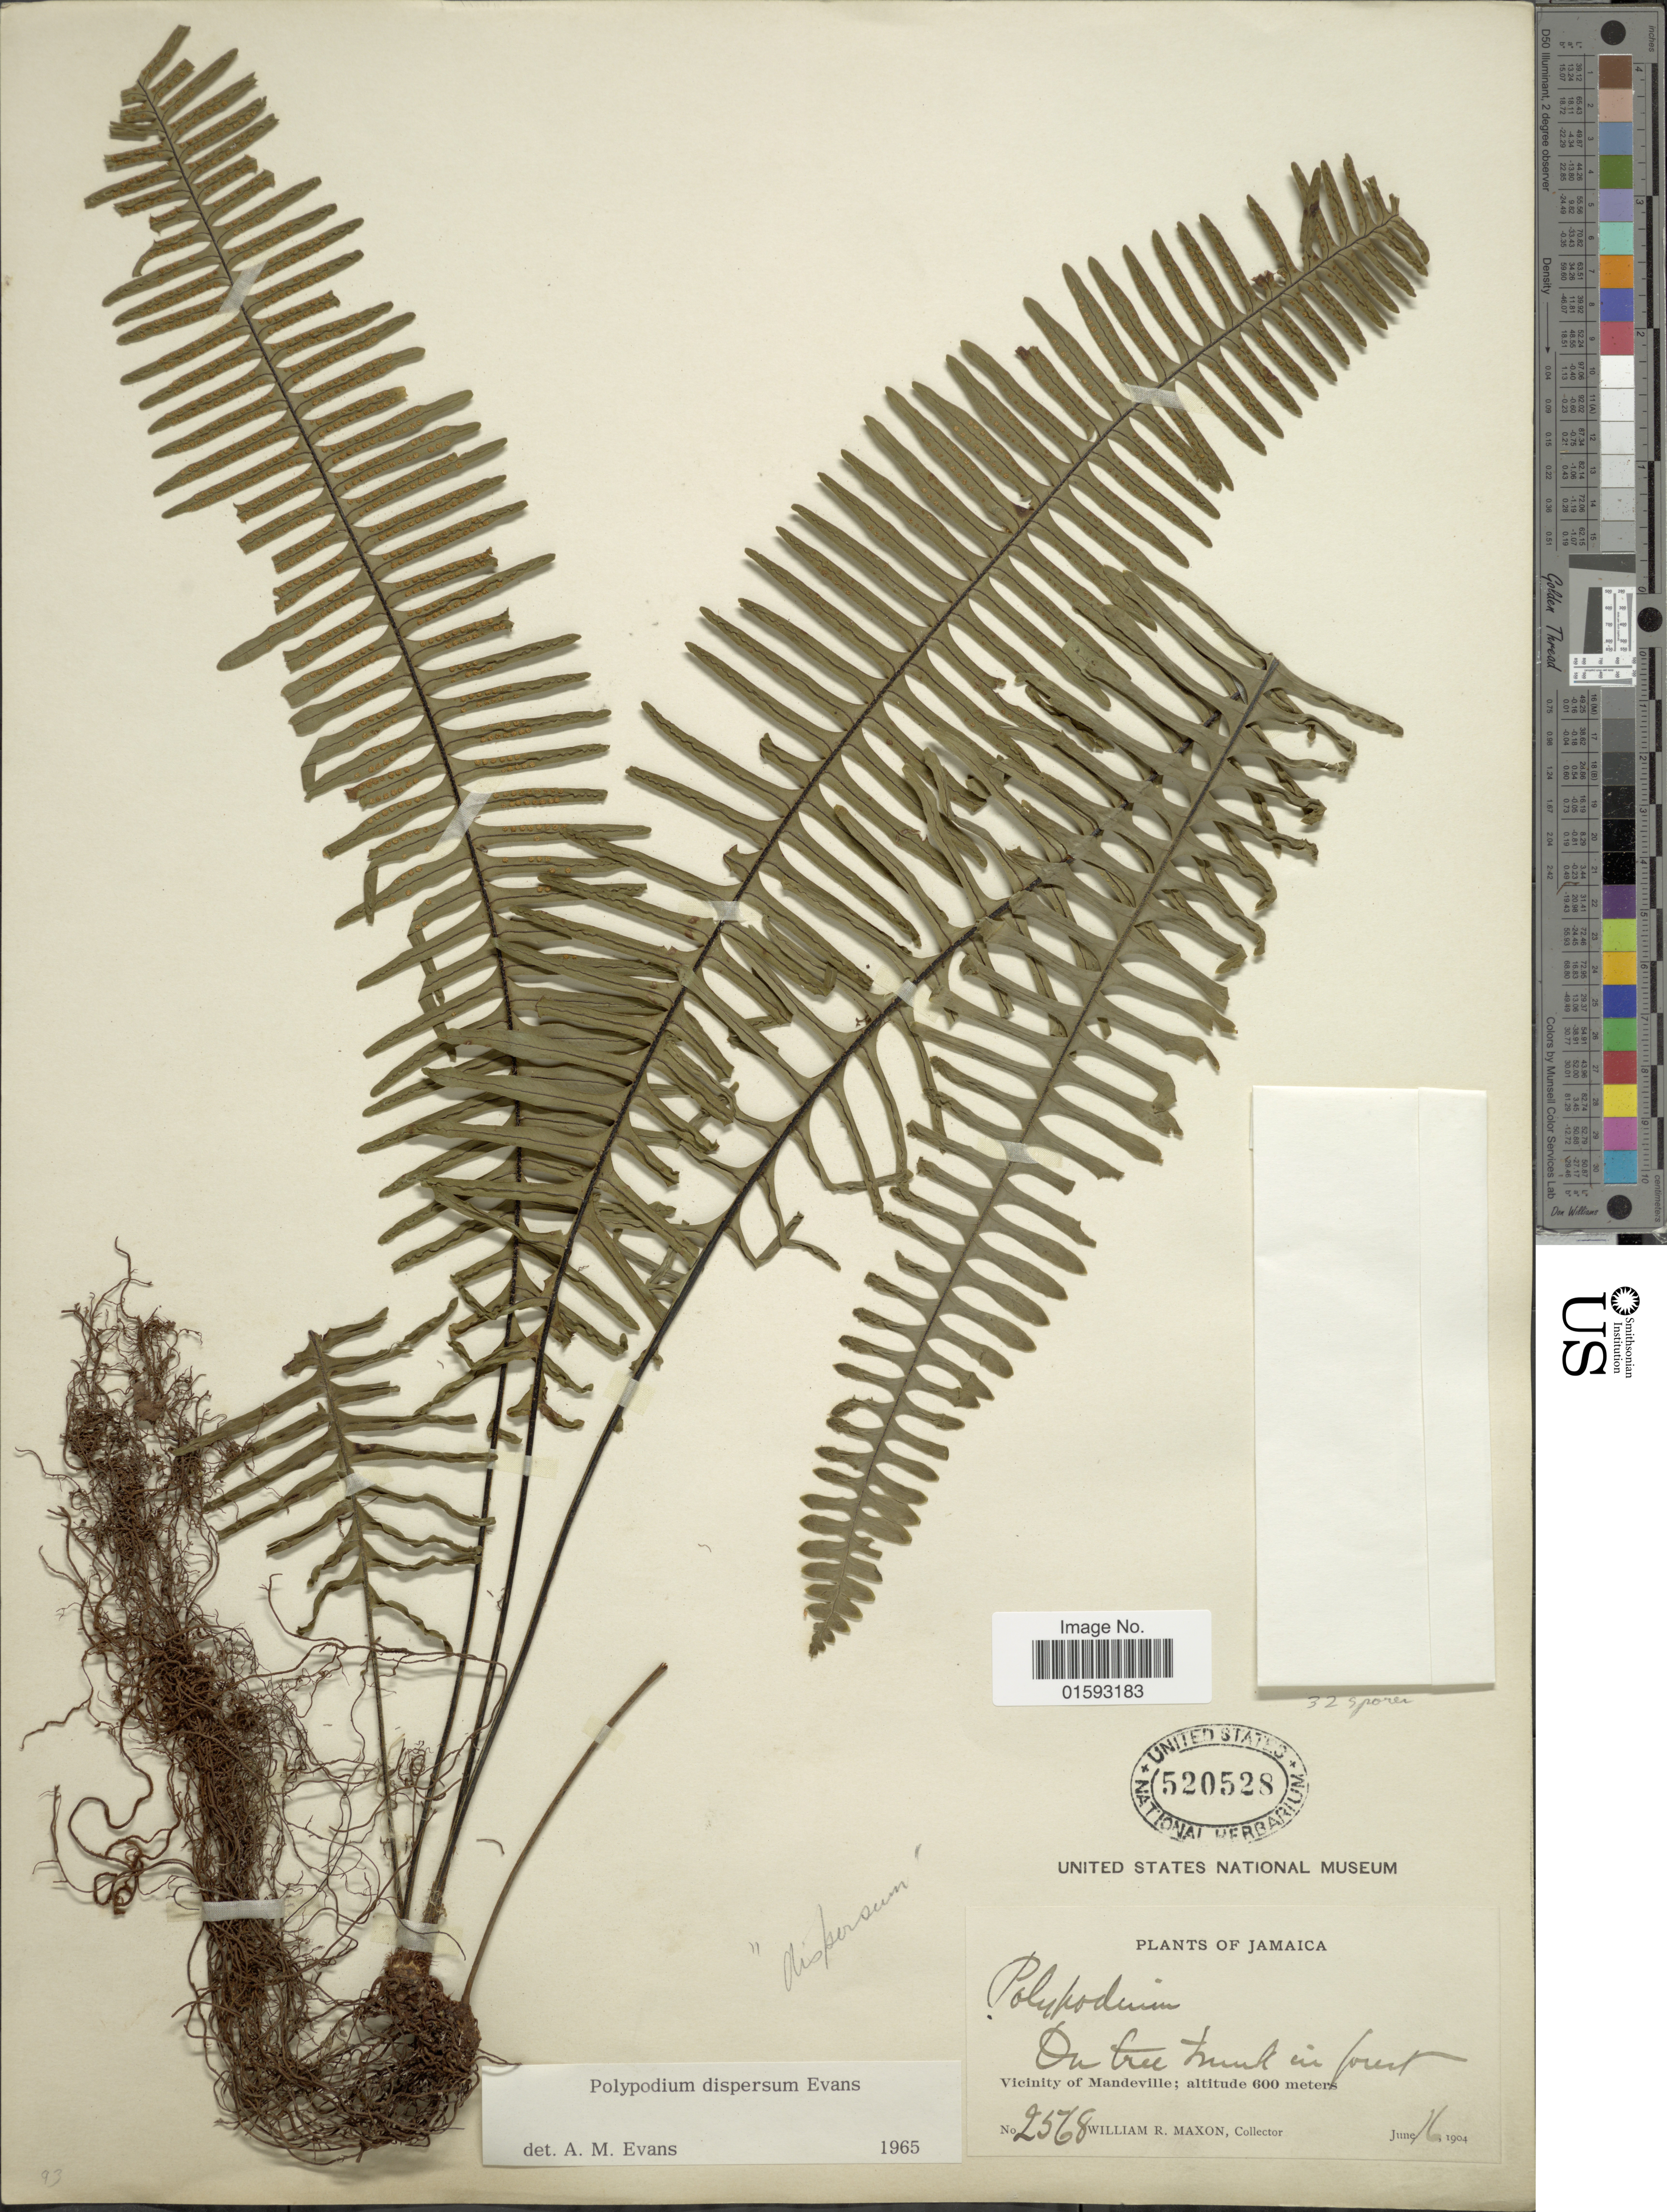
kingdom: Plantae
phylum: Tracheophyta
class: Polypodiopsida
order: Polypodiales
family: Polypodiaceae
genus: Pecluma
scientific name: Pecluma dispersa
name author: (A.M. Evans) M.G. Price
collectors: W. R. Maxon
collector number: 2568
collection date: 1904-06-16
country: Jamaica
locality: Vicinity of Mandeville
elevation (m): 600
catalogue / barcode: US 520528